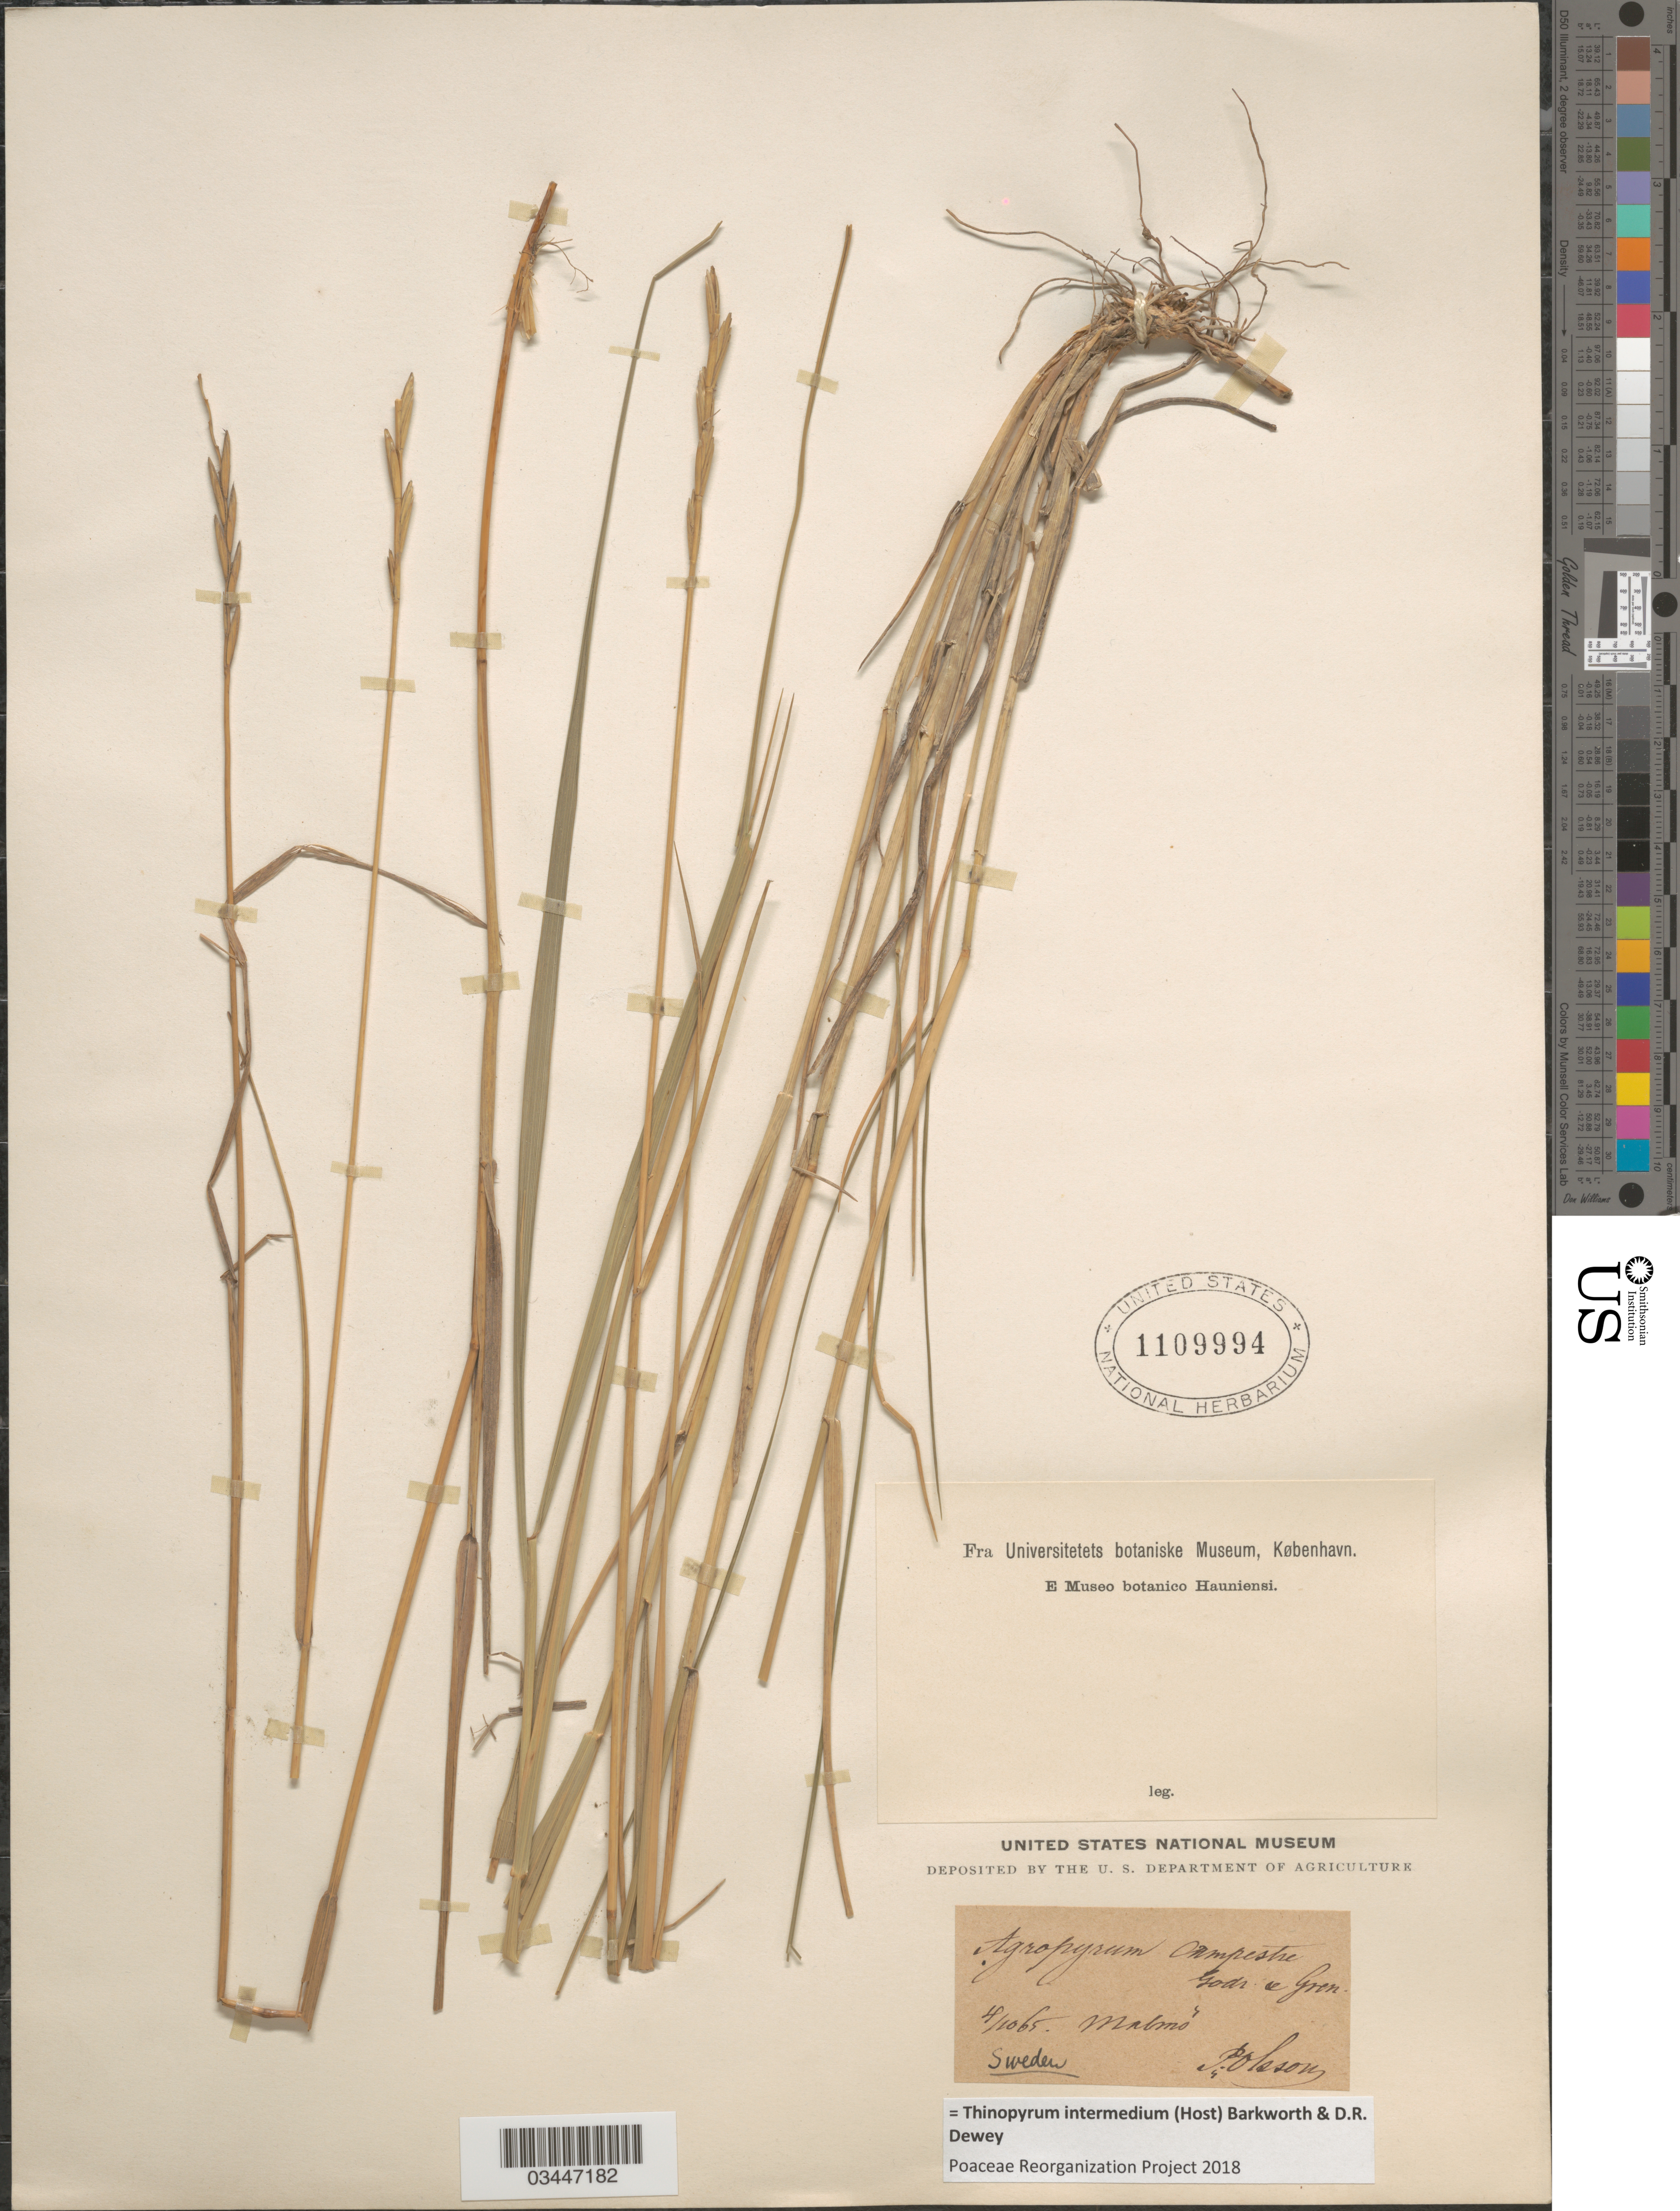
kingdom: Plantae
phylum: Tracheophyta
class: Liliopsida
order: Poales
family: Poaceae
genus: Thinopyrum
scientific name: Thinopyrum intermedium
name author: (Host) Barkworth & Dewey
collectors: P. Olsson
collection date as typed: Transcribed d/m/y: 4/10/65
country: Sweden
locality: Malmô.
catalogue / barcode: US 1109994